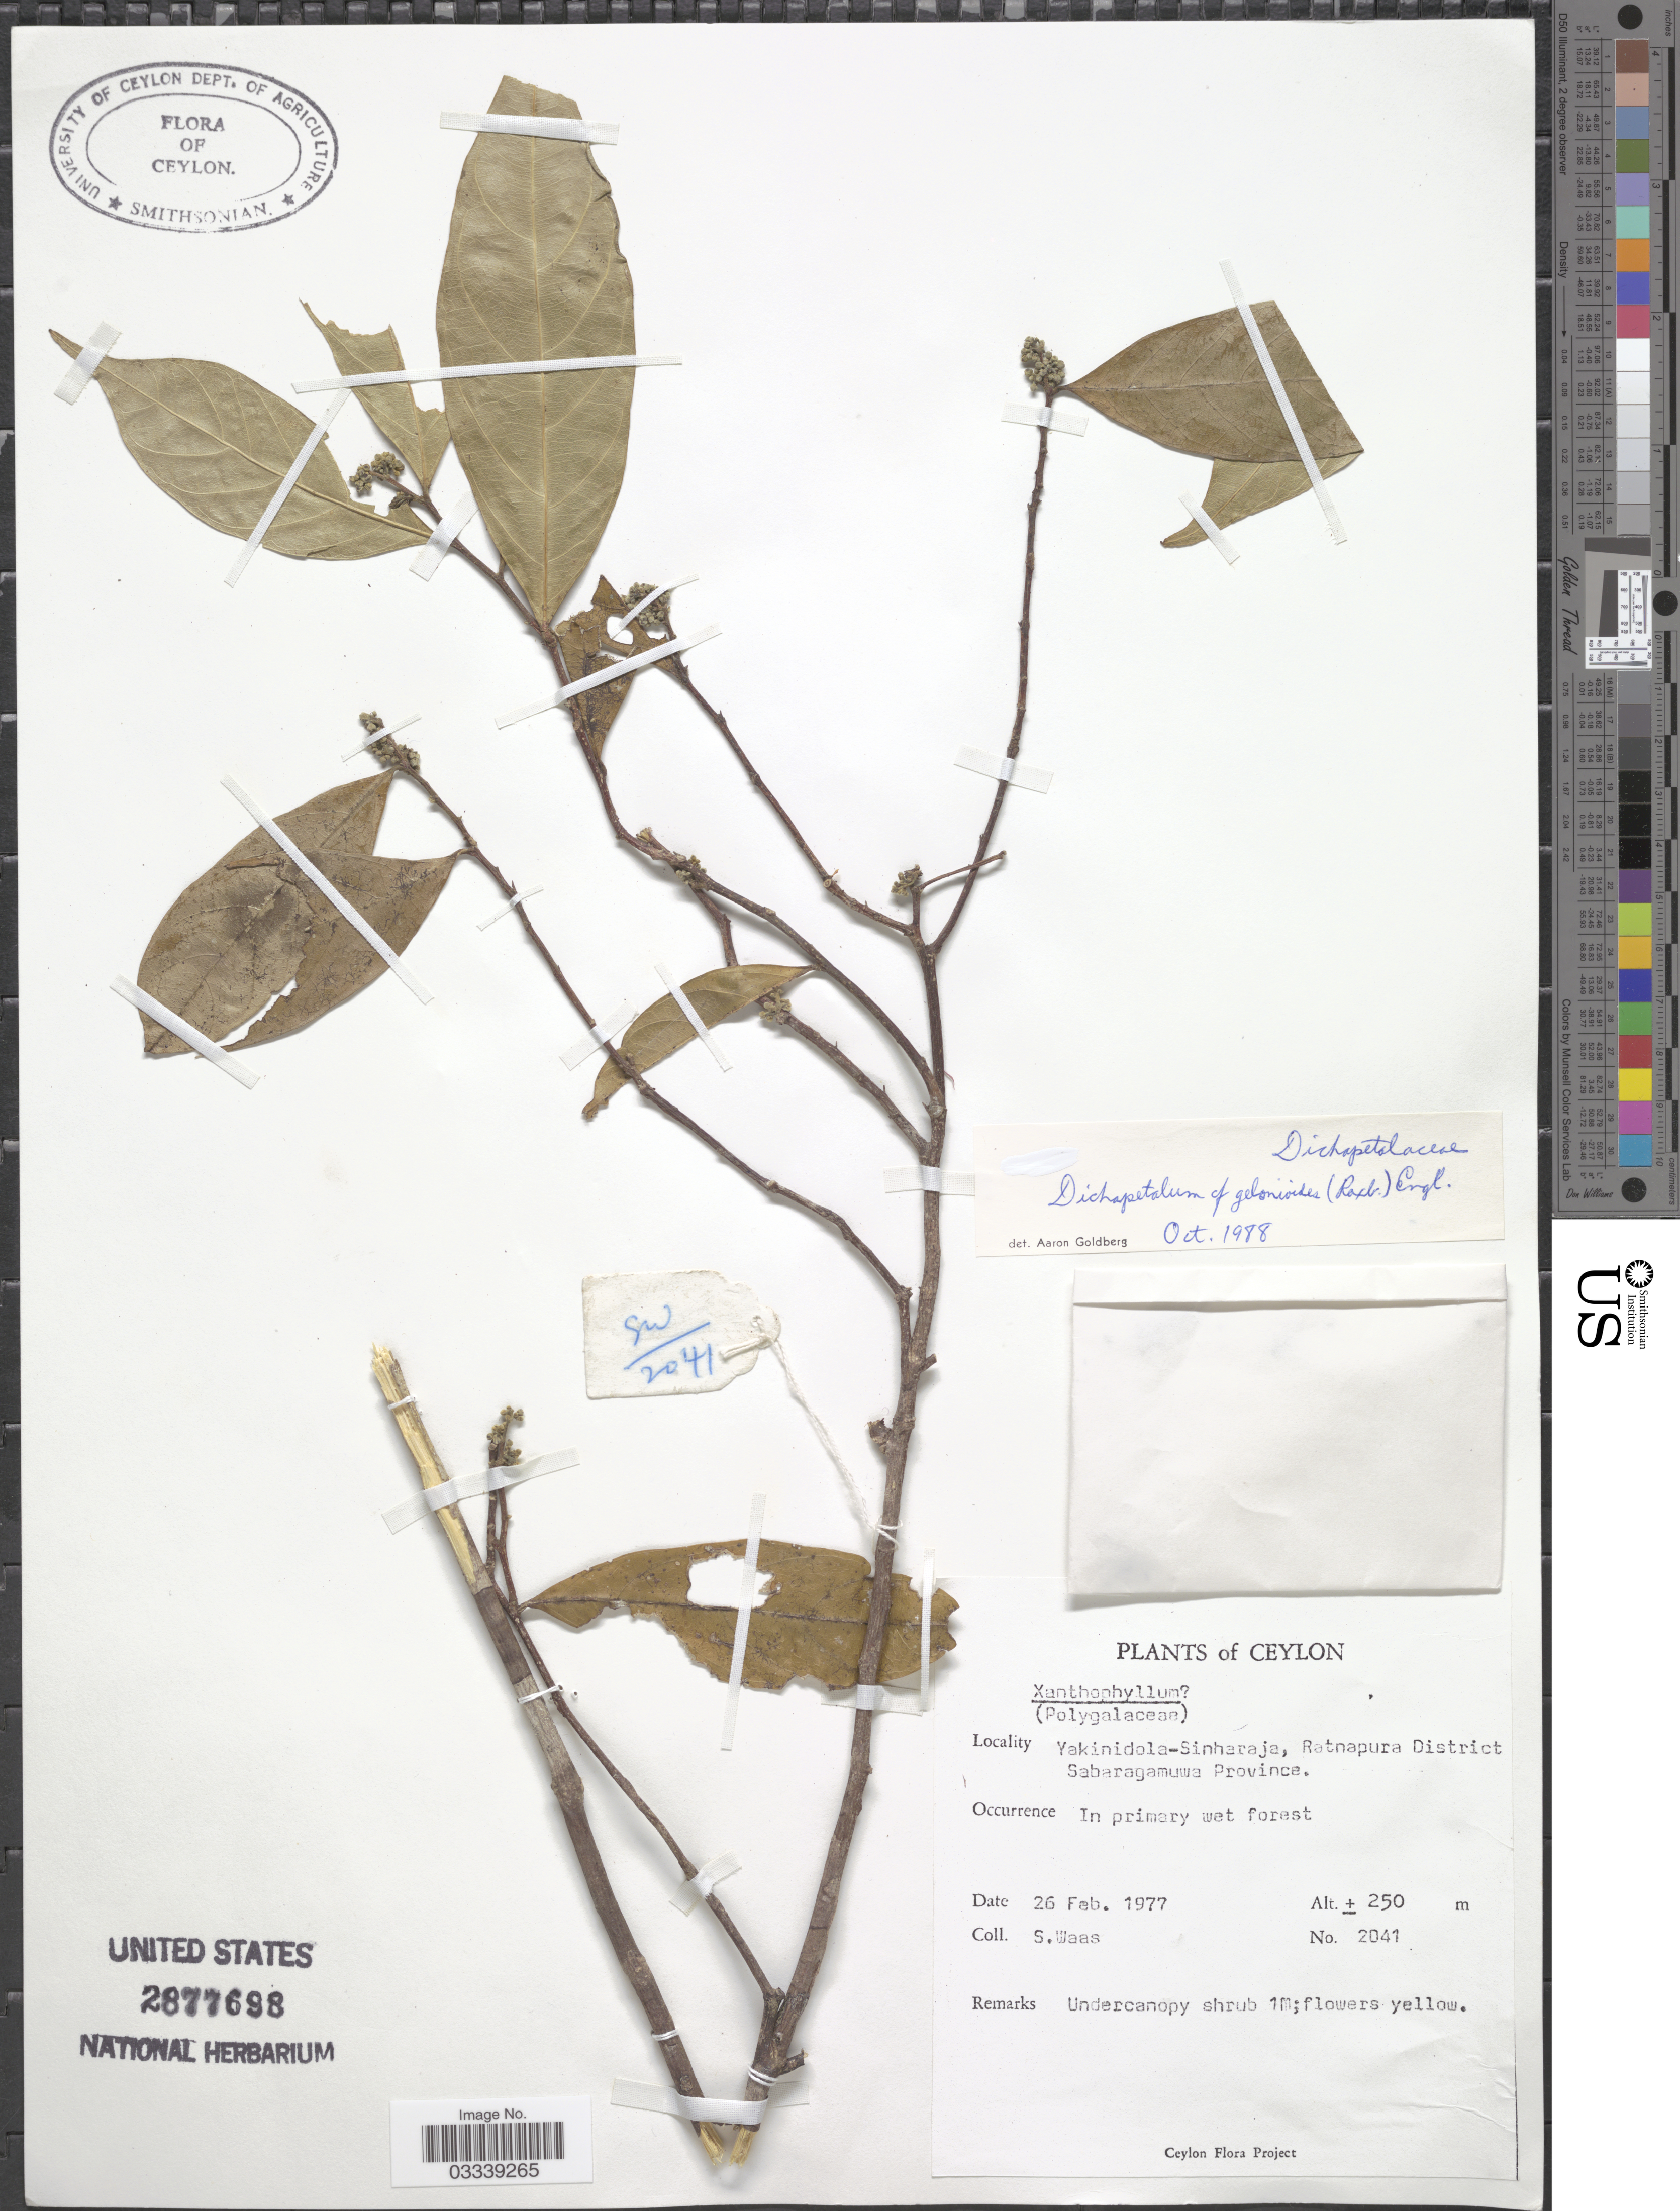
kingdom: Plantae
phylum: Tracheophyta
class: Magnoliopsida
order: Malpighiales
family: Dichapetalaceae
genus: Dichapetalum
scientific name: Dichapetalum gelonioides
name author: (Roxb.) Engl.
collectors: S. Waas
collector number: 2041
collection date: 1977-02-26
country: Sri Lanka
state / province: Sabaragamuwa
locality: Ceylon, Yakinidola-Sinharaja, Ratnapura District.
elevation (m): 250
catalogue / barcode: US 2877698